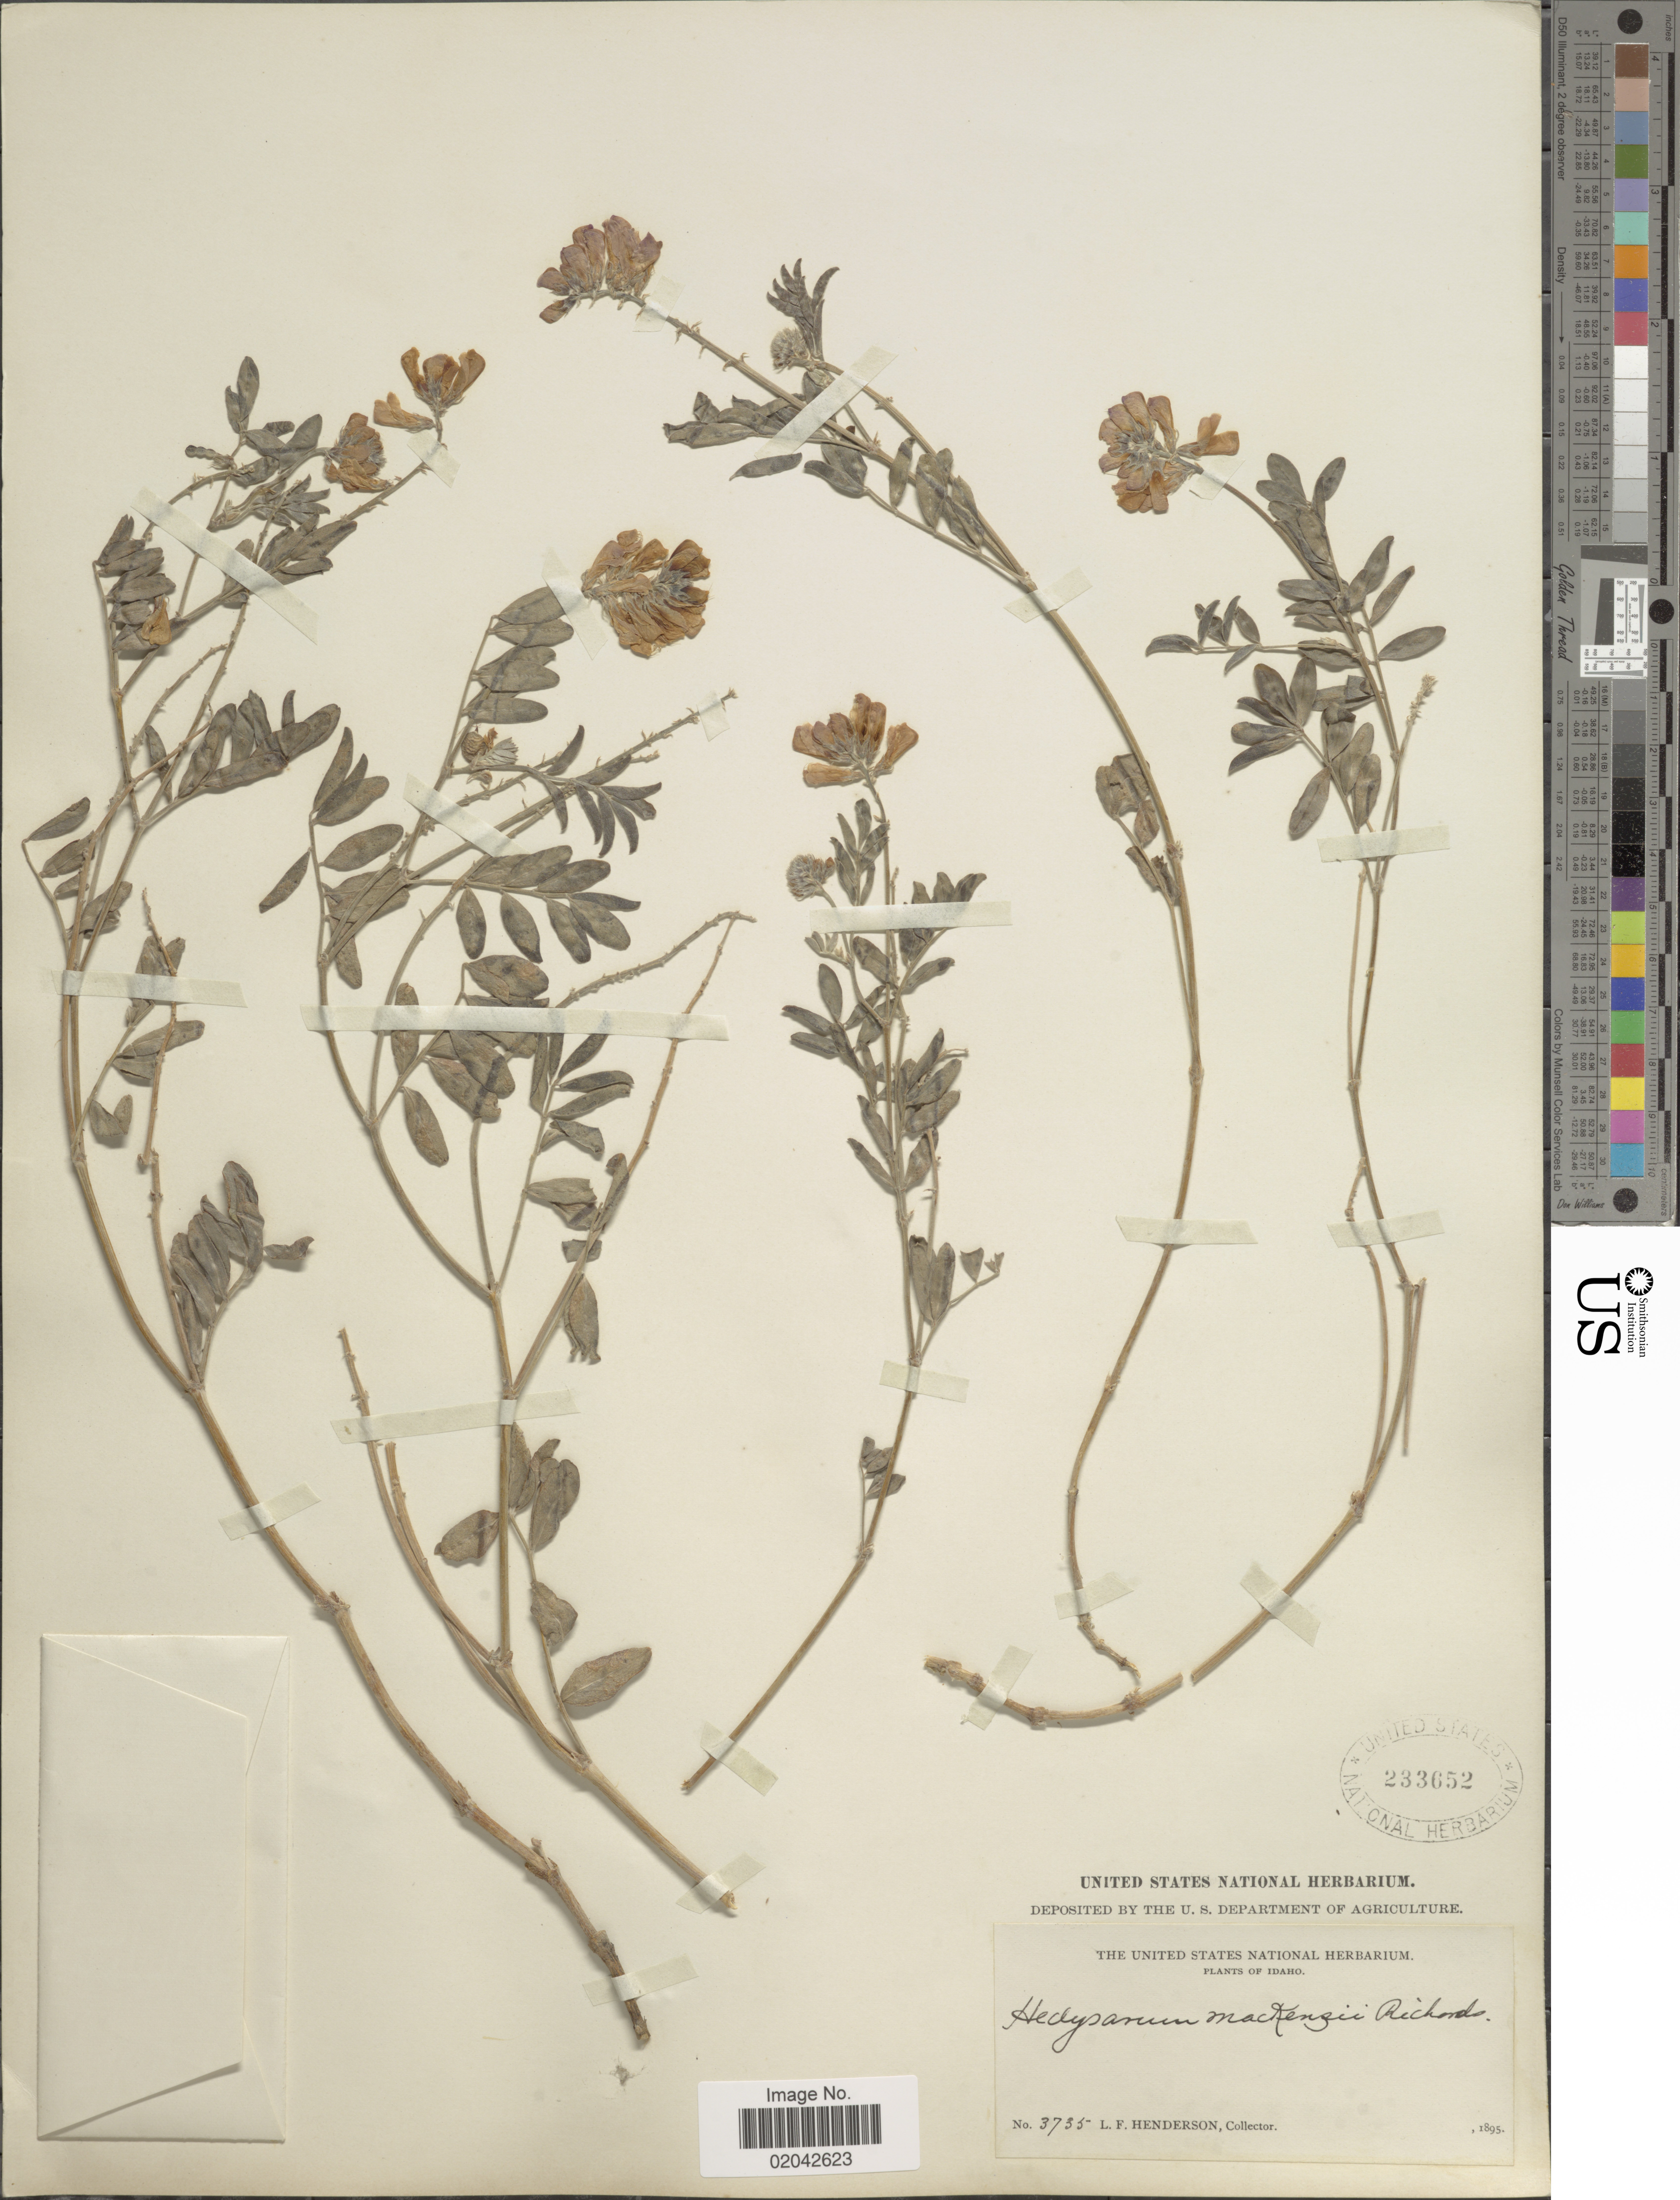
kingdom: Plantae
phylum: Tracheophyta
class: Magnoliopsida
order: Fabales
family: Fabaceae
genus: Hedysarum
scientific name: Hedysarum mackenziei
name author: Richardson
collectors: L. Henderson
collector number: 3755*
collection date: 1895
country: United States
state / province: Idaho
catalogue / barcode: US 233652